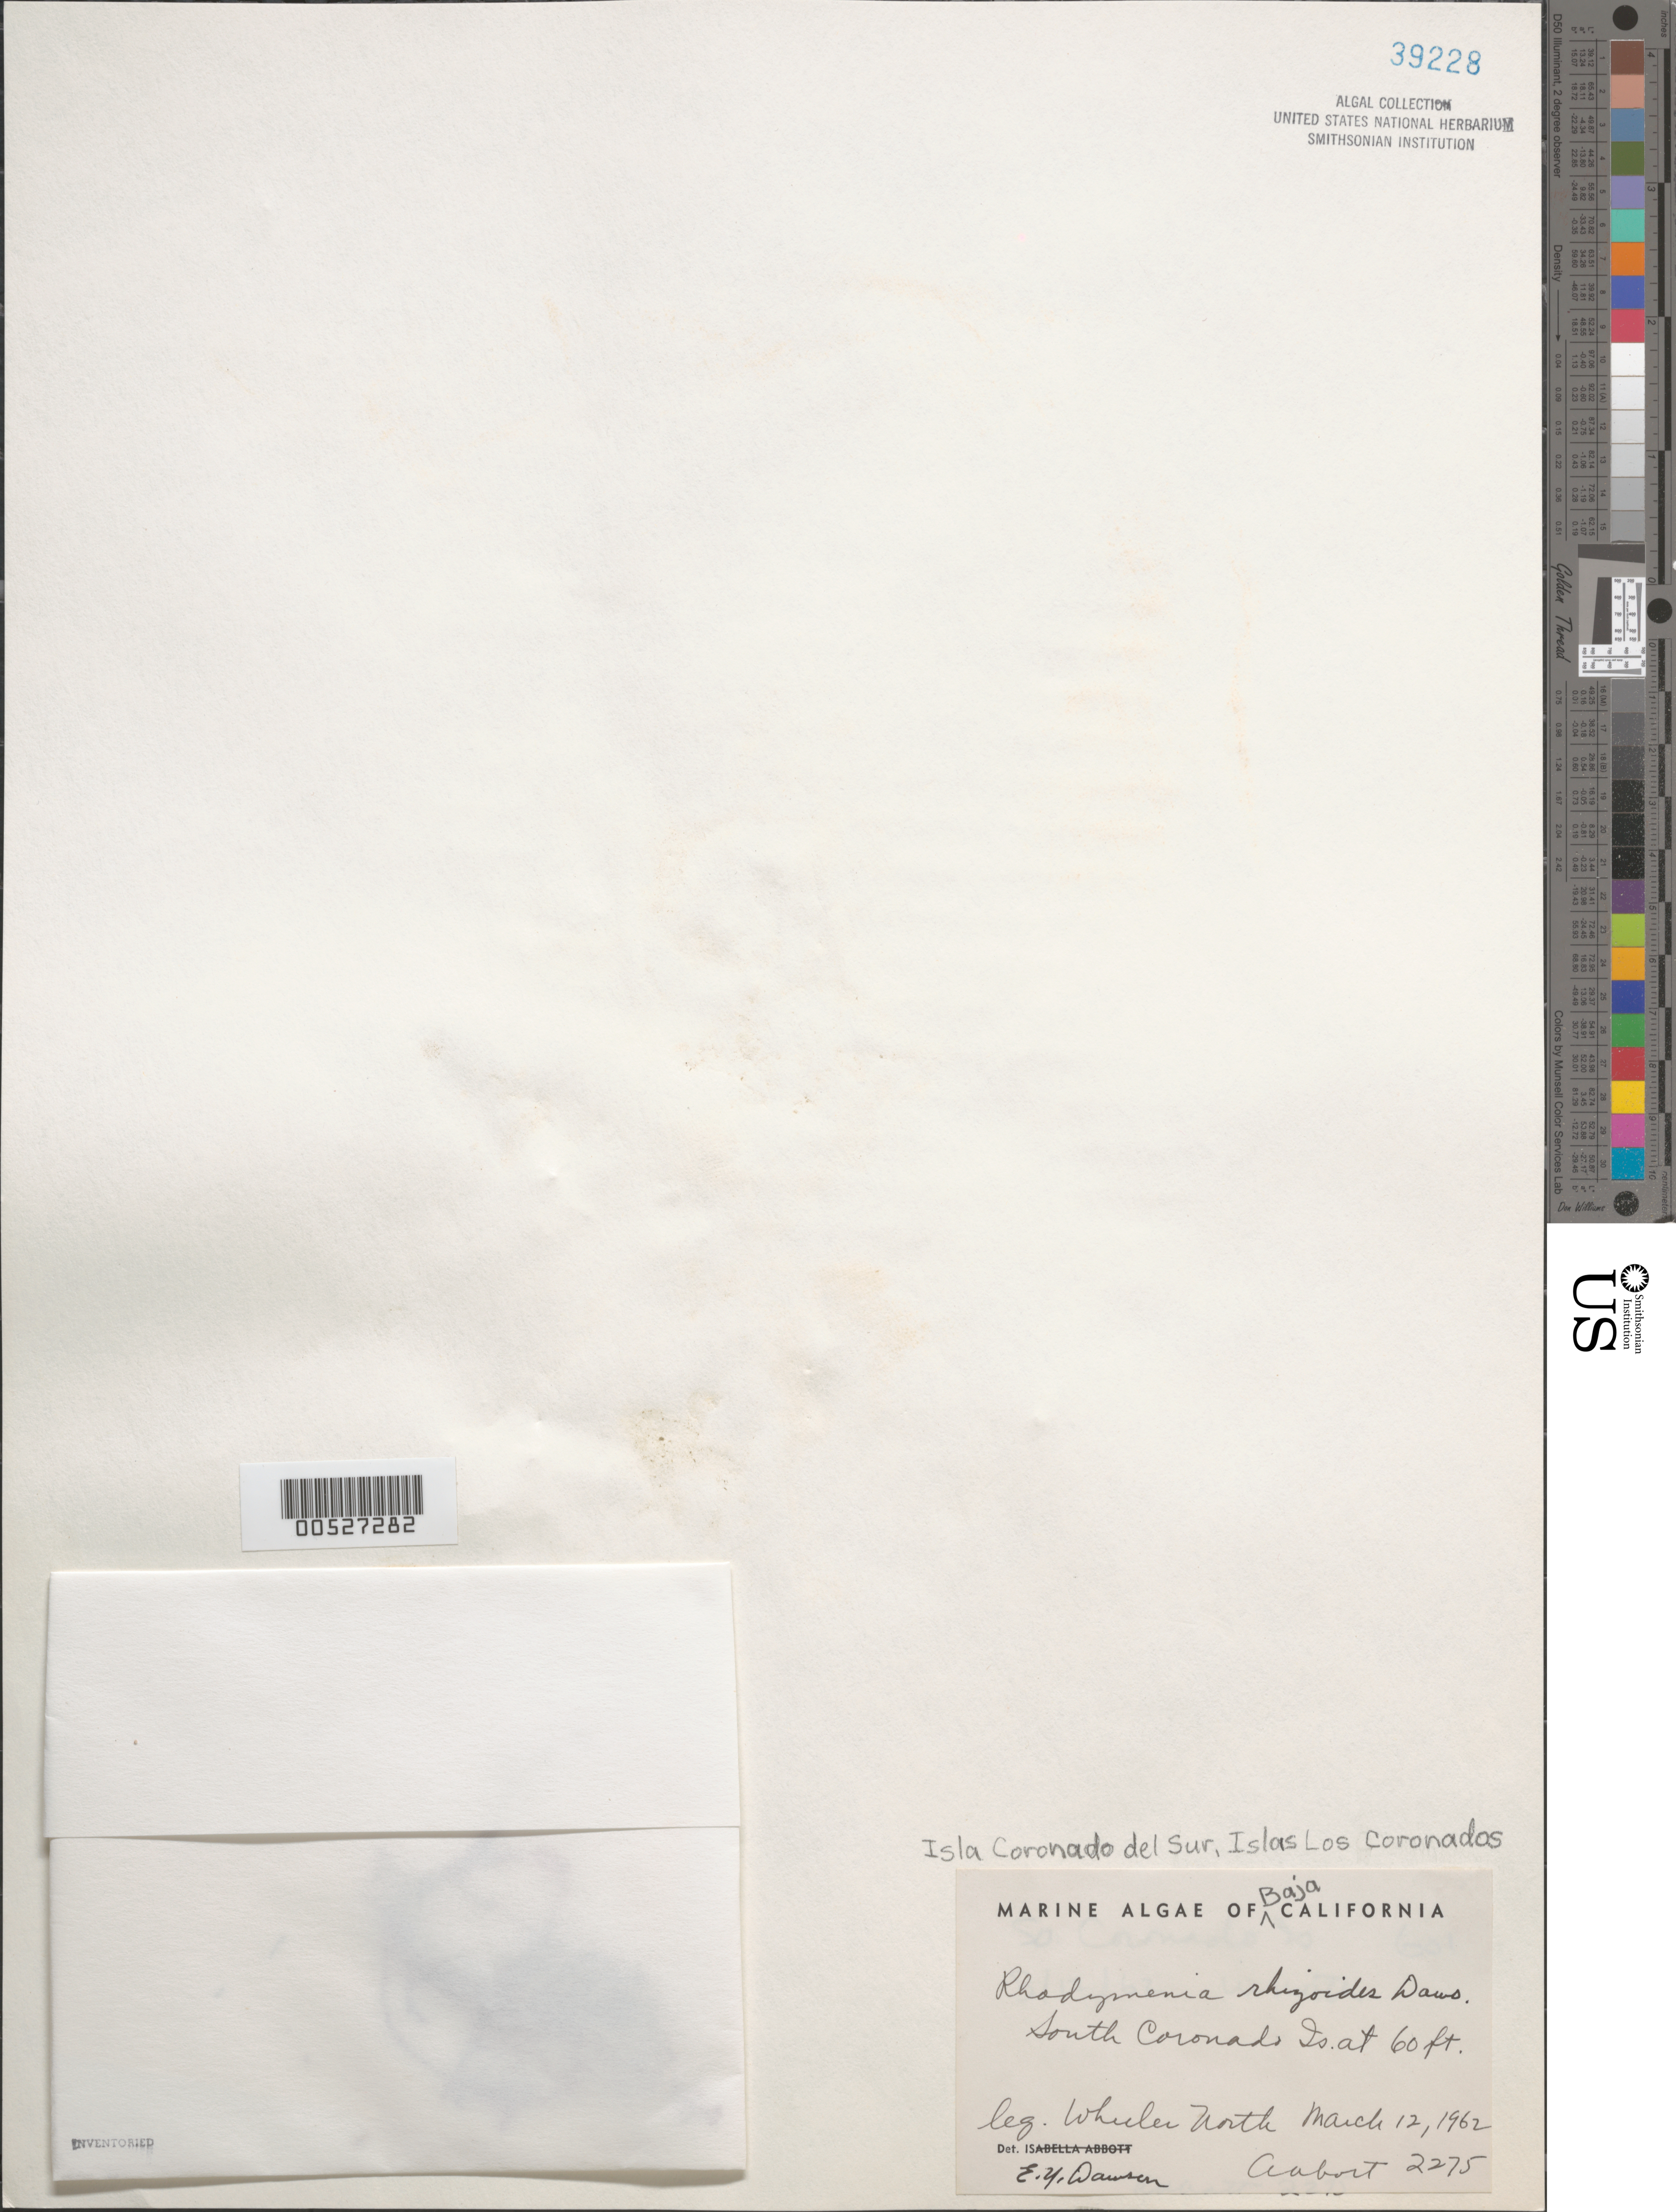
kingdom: Plantae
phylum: Rhodophyta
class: Florideophyceae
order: Rhodymeniales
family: Rhodymeniaceae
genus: Rhodymenia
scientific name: Rhodymenia rhizoides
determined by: Dawson, E. Y.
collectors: W. North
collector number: IAA 2275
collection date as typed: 12 Mar 1962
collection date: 1962-03-12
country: Mexico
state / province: Baja California Norte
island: Isla Coronado del Sur (South Coronado l.)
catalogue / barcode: US 39228